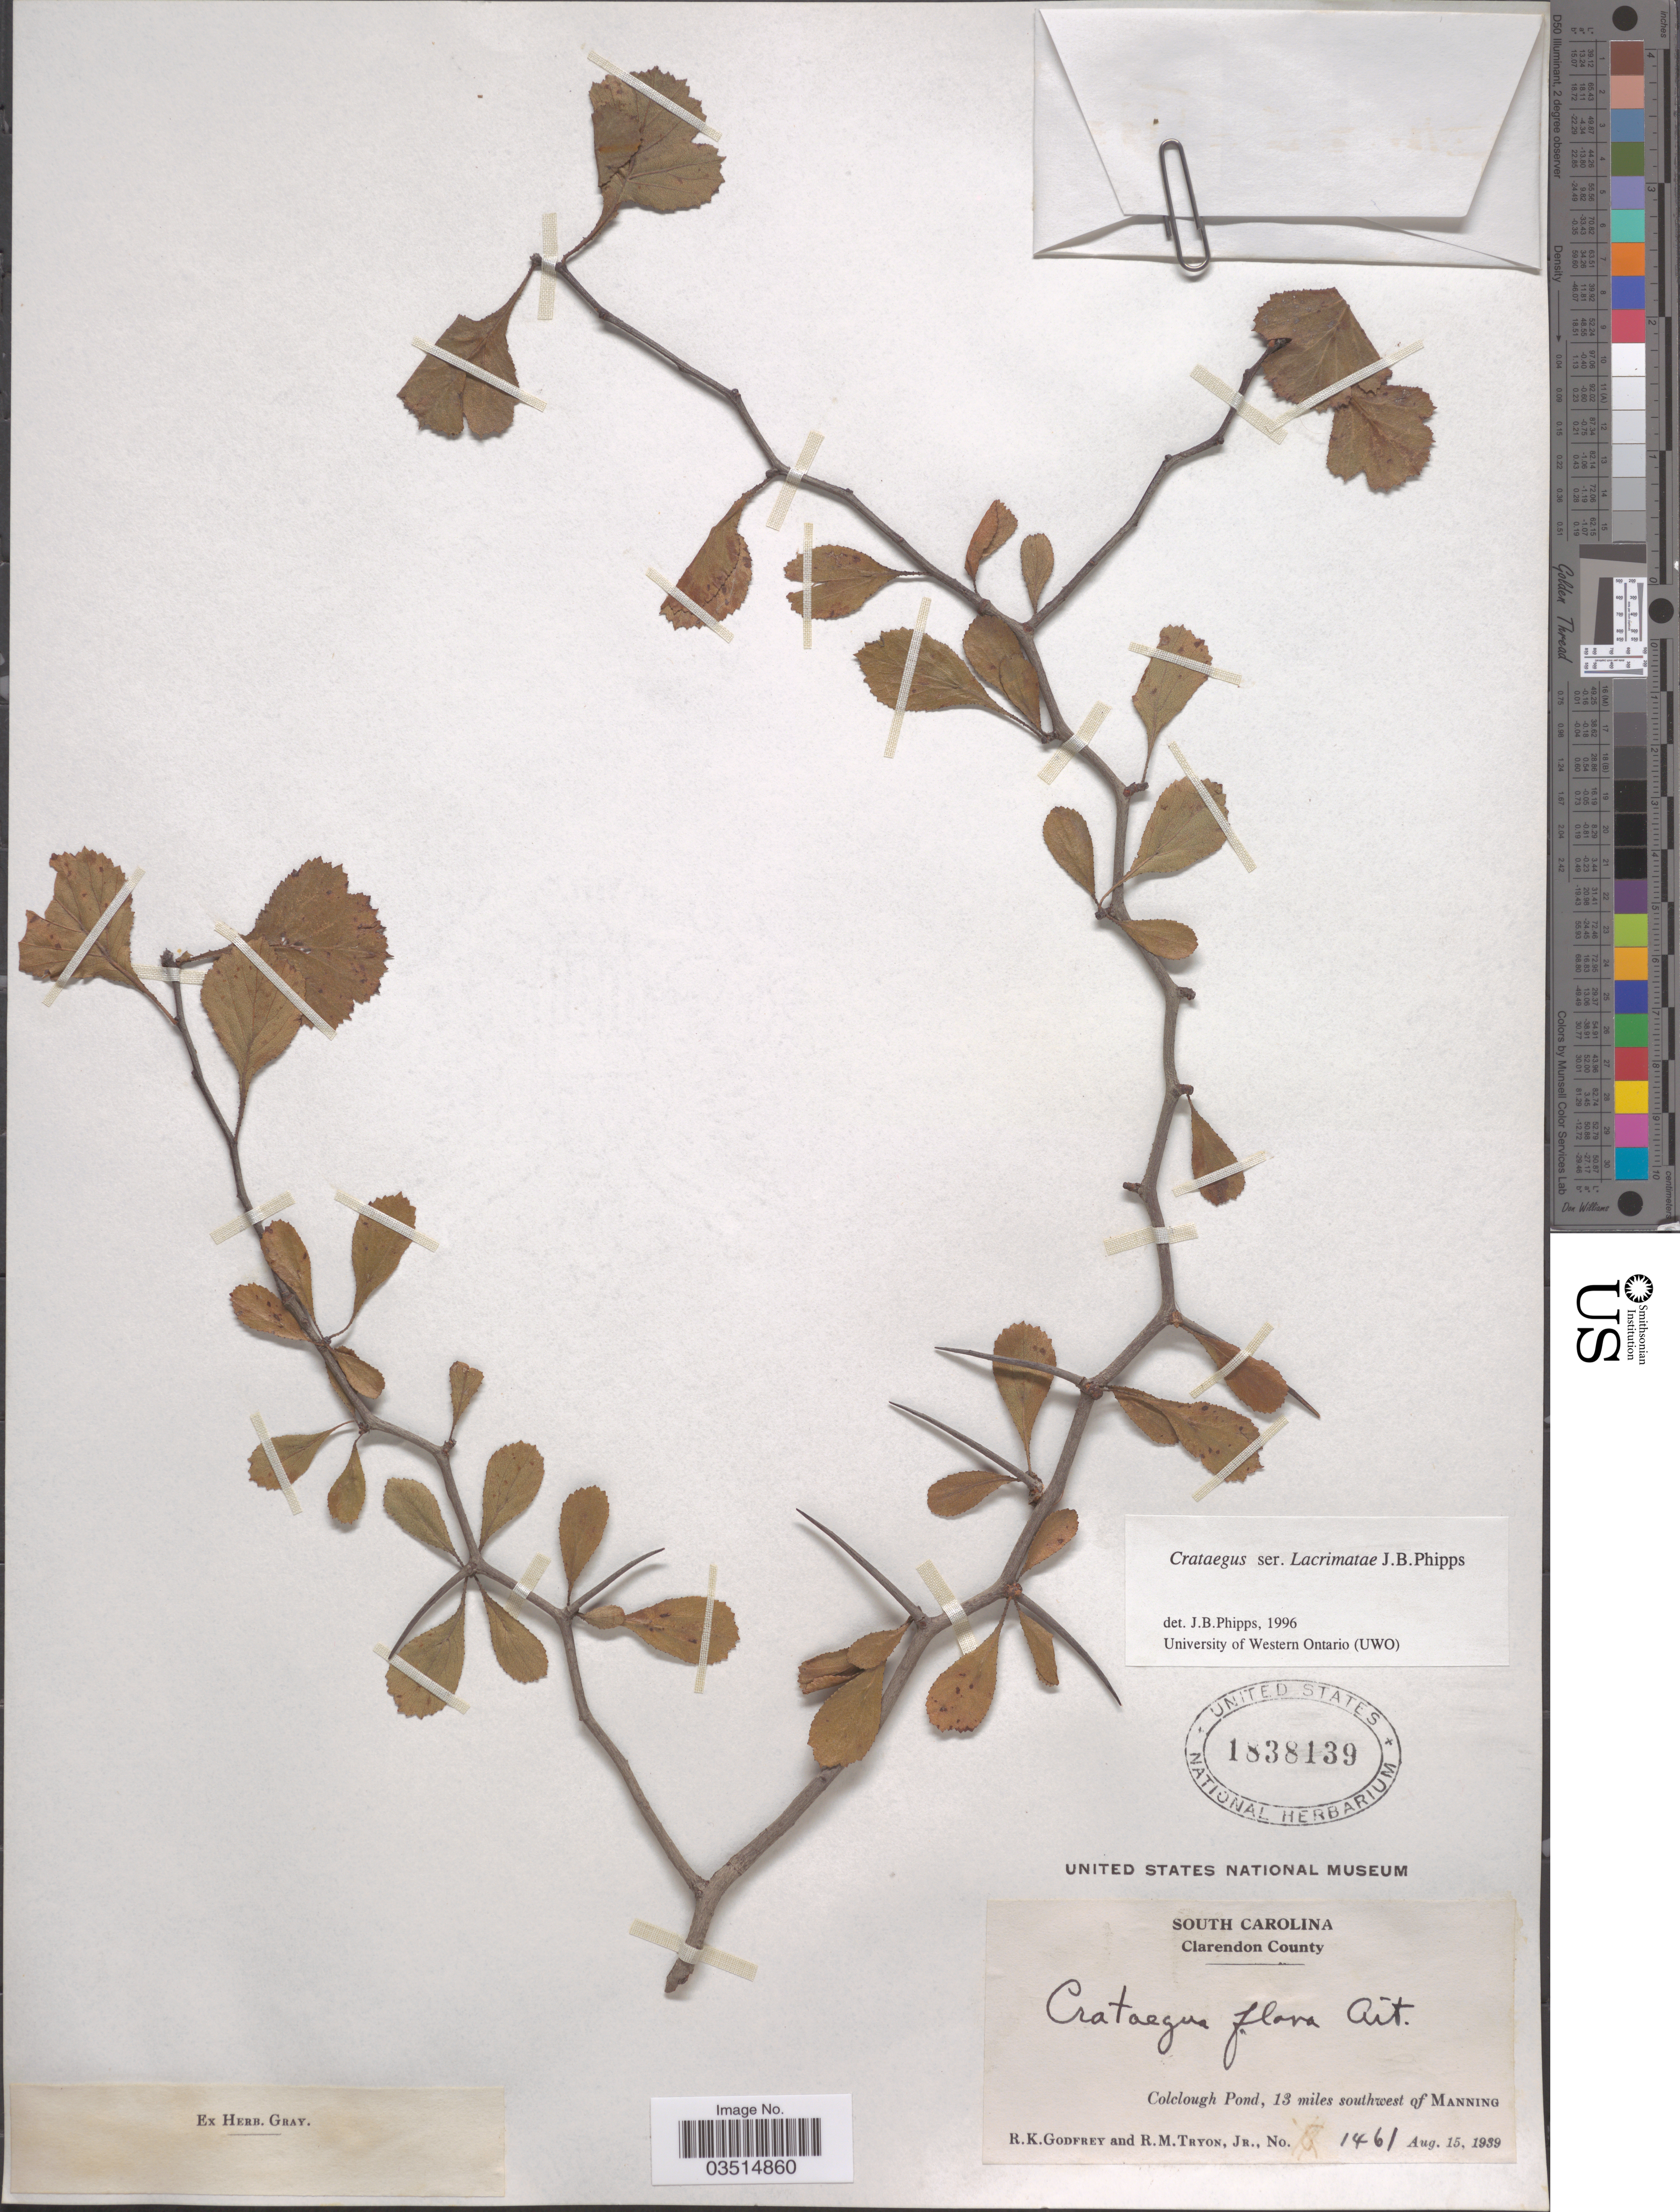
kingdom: Plantae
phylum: Tracheophyta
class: Magnoliopsida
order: Rosales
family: Rosaceae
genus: Crataegus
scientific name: Crataegus flava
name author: Aiton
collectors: R. K. Godfrey & R. Tryon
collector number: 1461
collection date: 1939-08-15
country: United States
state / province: South Carolina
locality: Clarendon County. Colclough Pond, 13 miles southwest of Manning.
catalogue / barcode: US 1838139